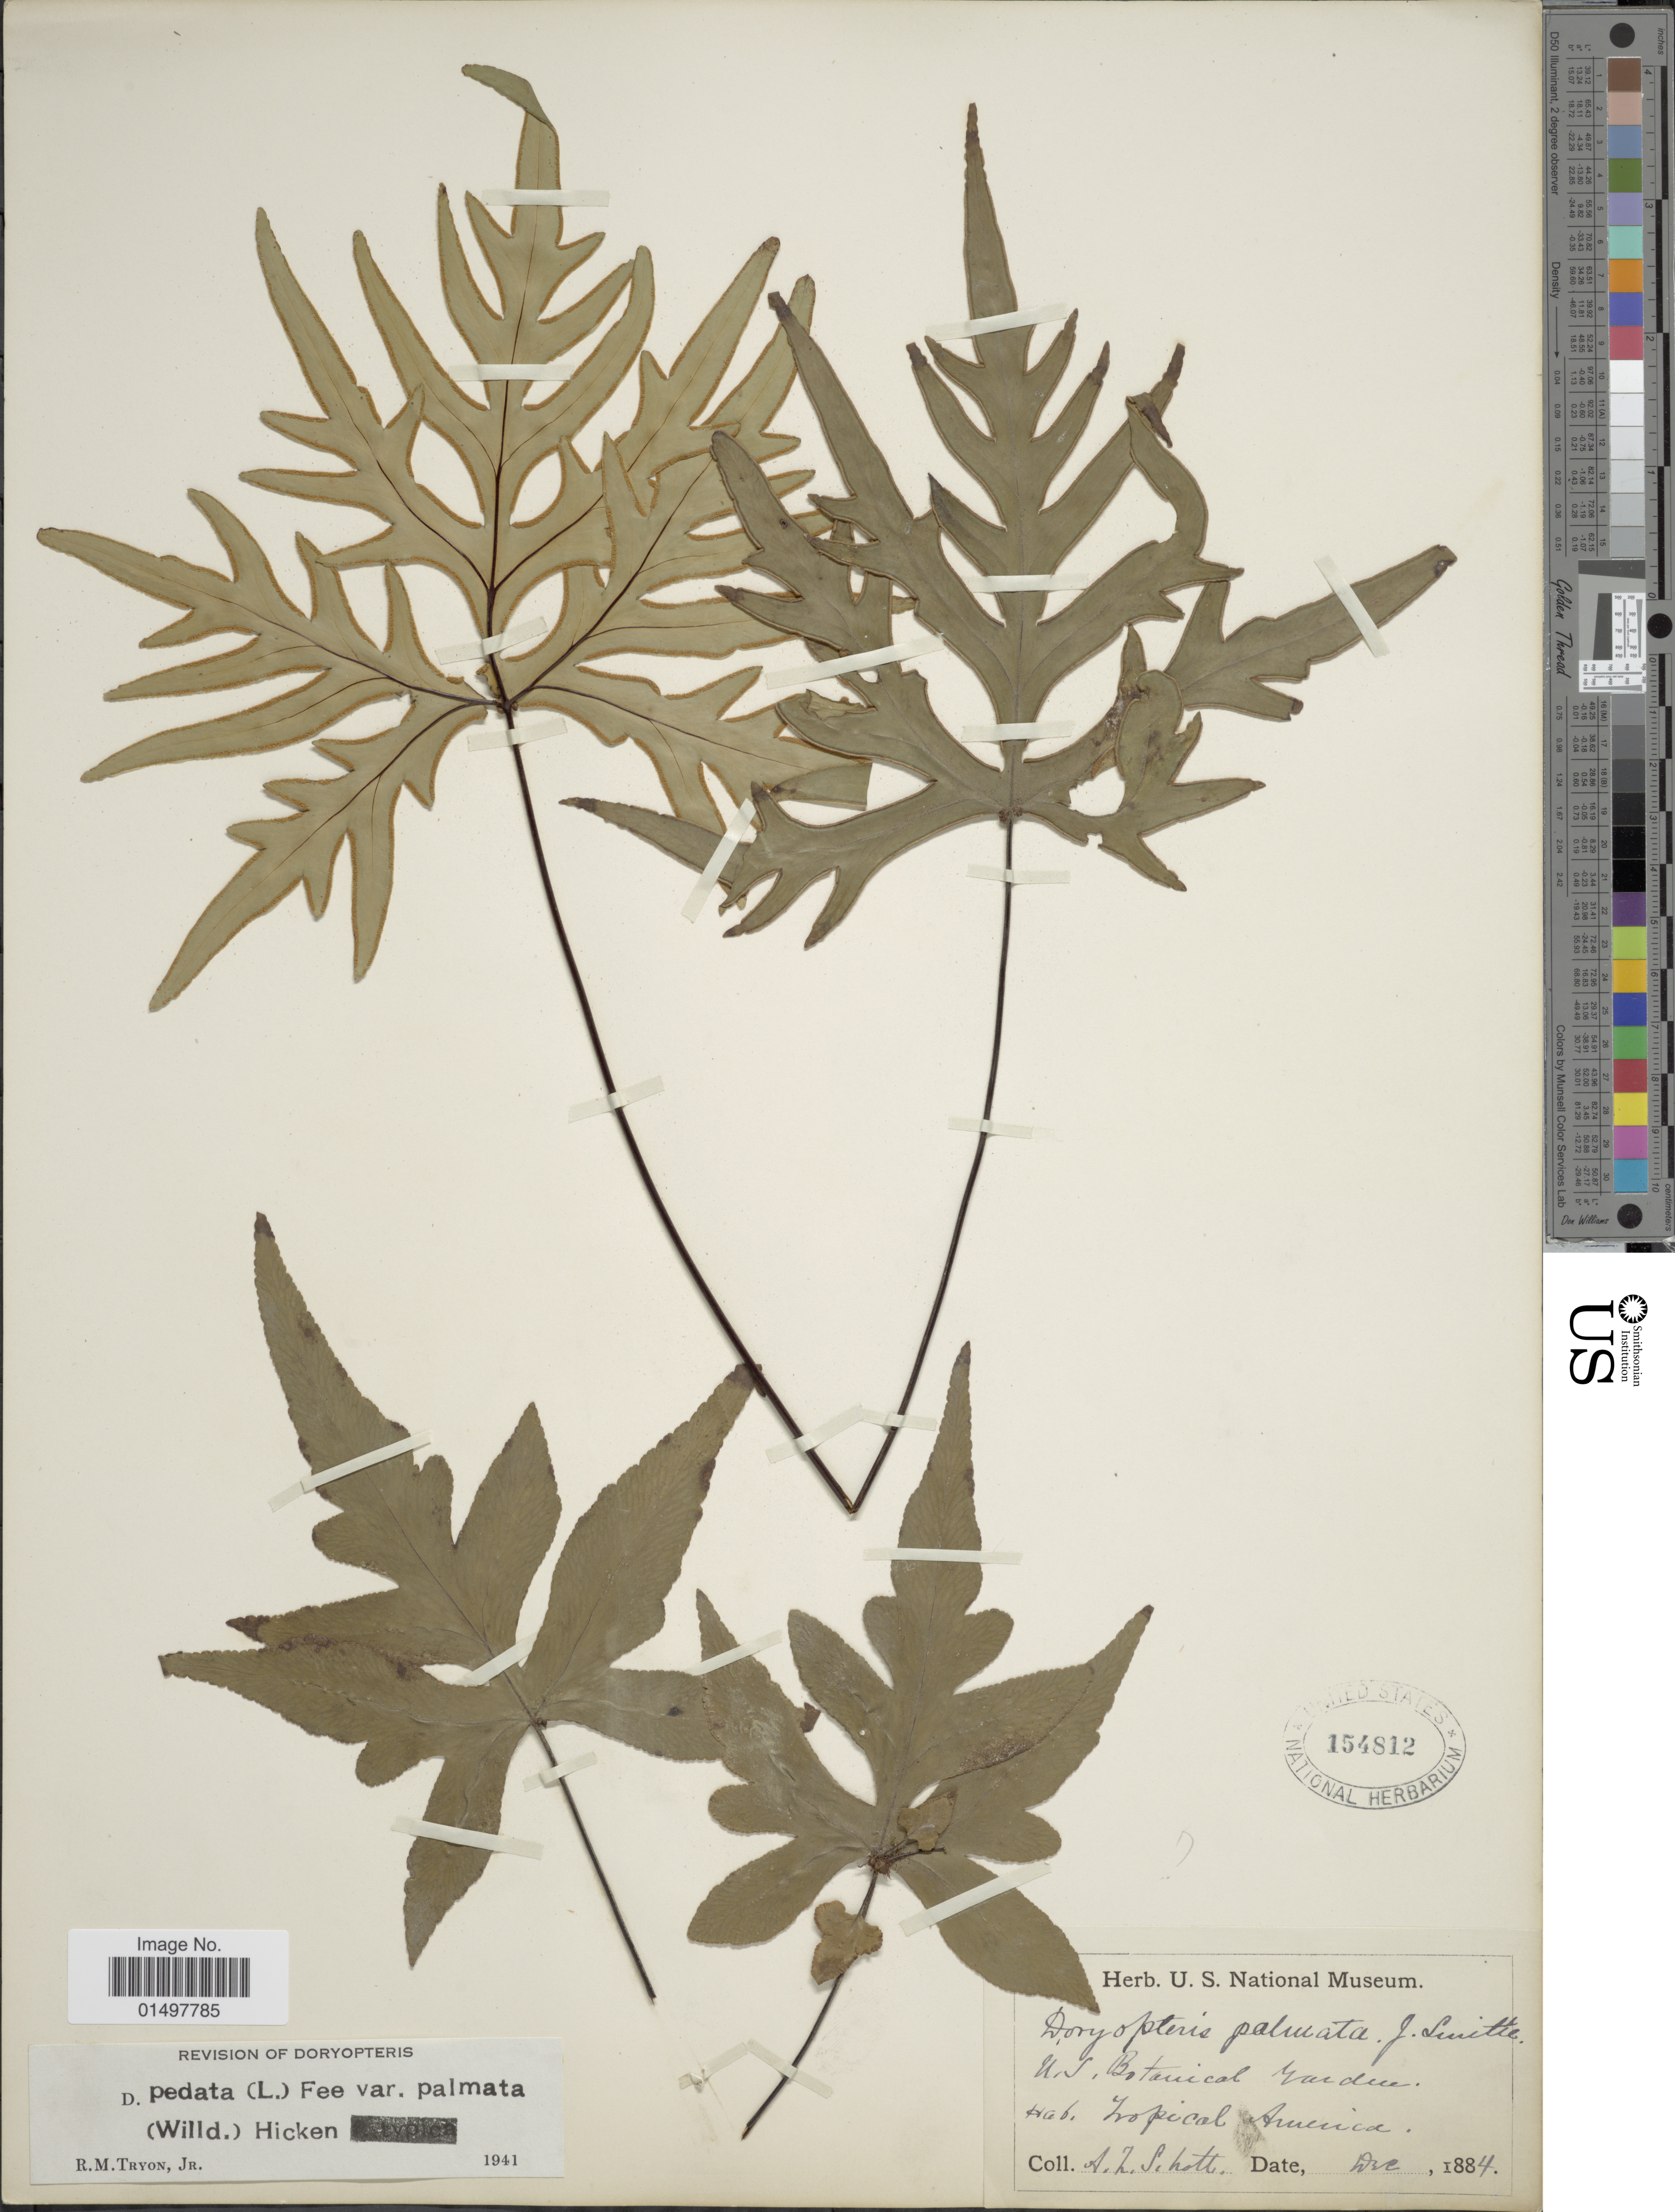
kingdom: Plantae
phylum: Tracheophyta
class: Polypodiopsida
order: Polypodiales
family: Pteridaceae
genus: Doryopteris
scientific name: Doryopteris pedata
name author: (L.) Fée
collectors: A. L. Schott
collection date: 1884-12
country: United States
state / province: District of Columbia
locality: U. S. Botanical Garden. Hab. Tropical America.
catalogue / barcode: US 154812